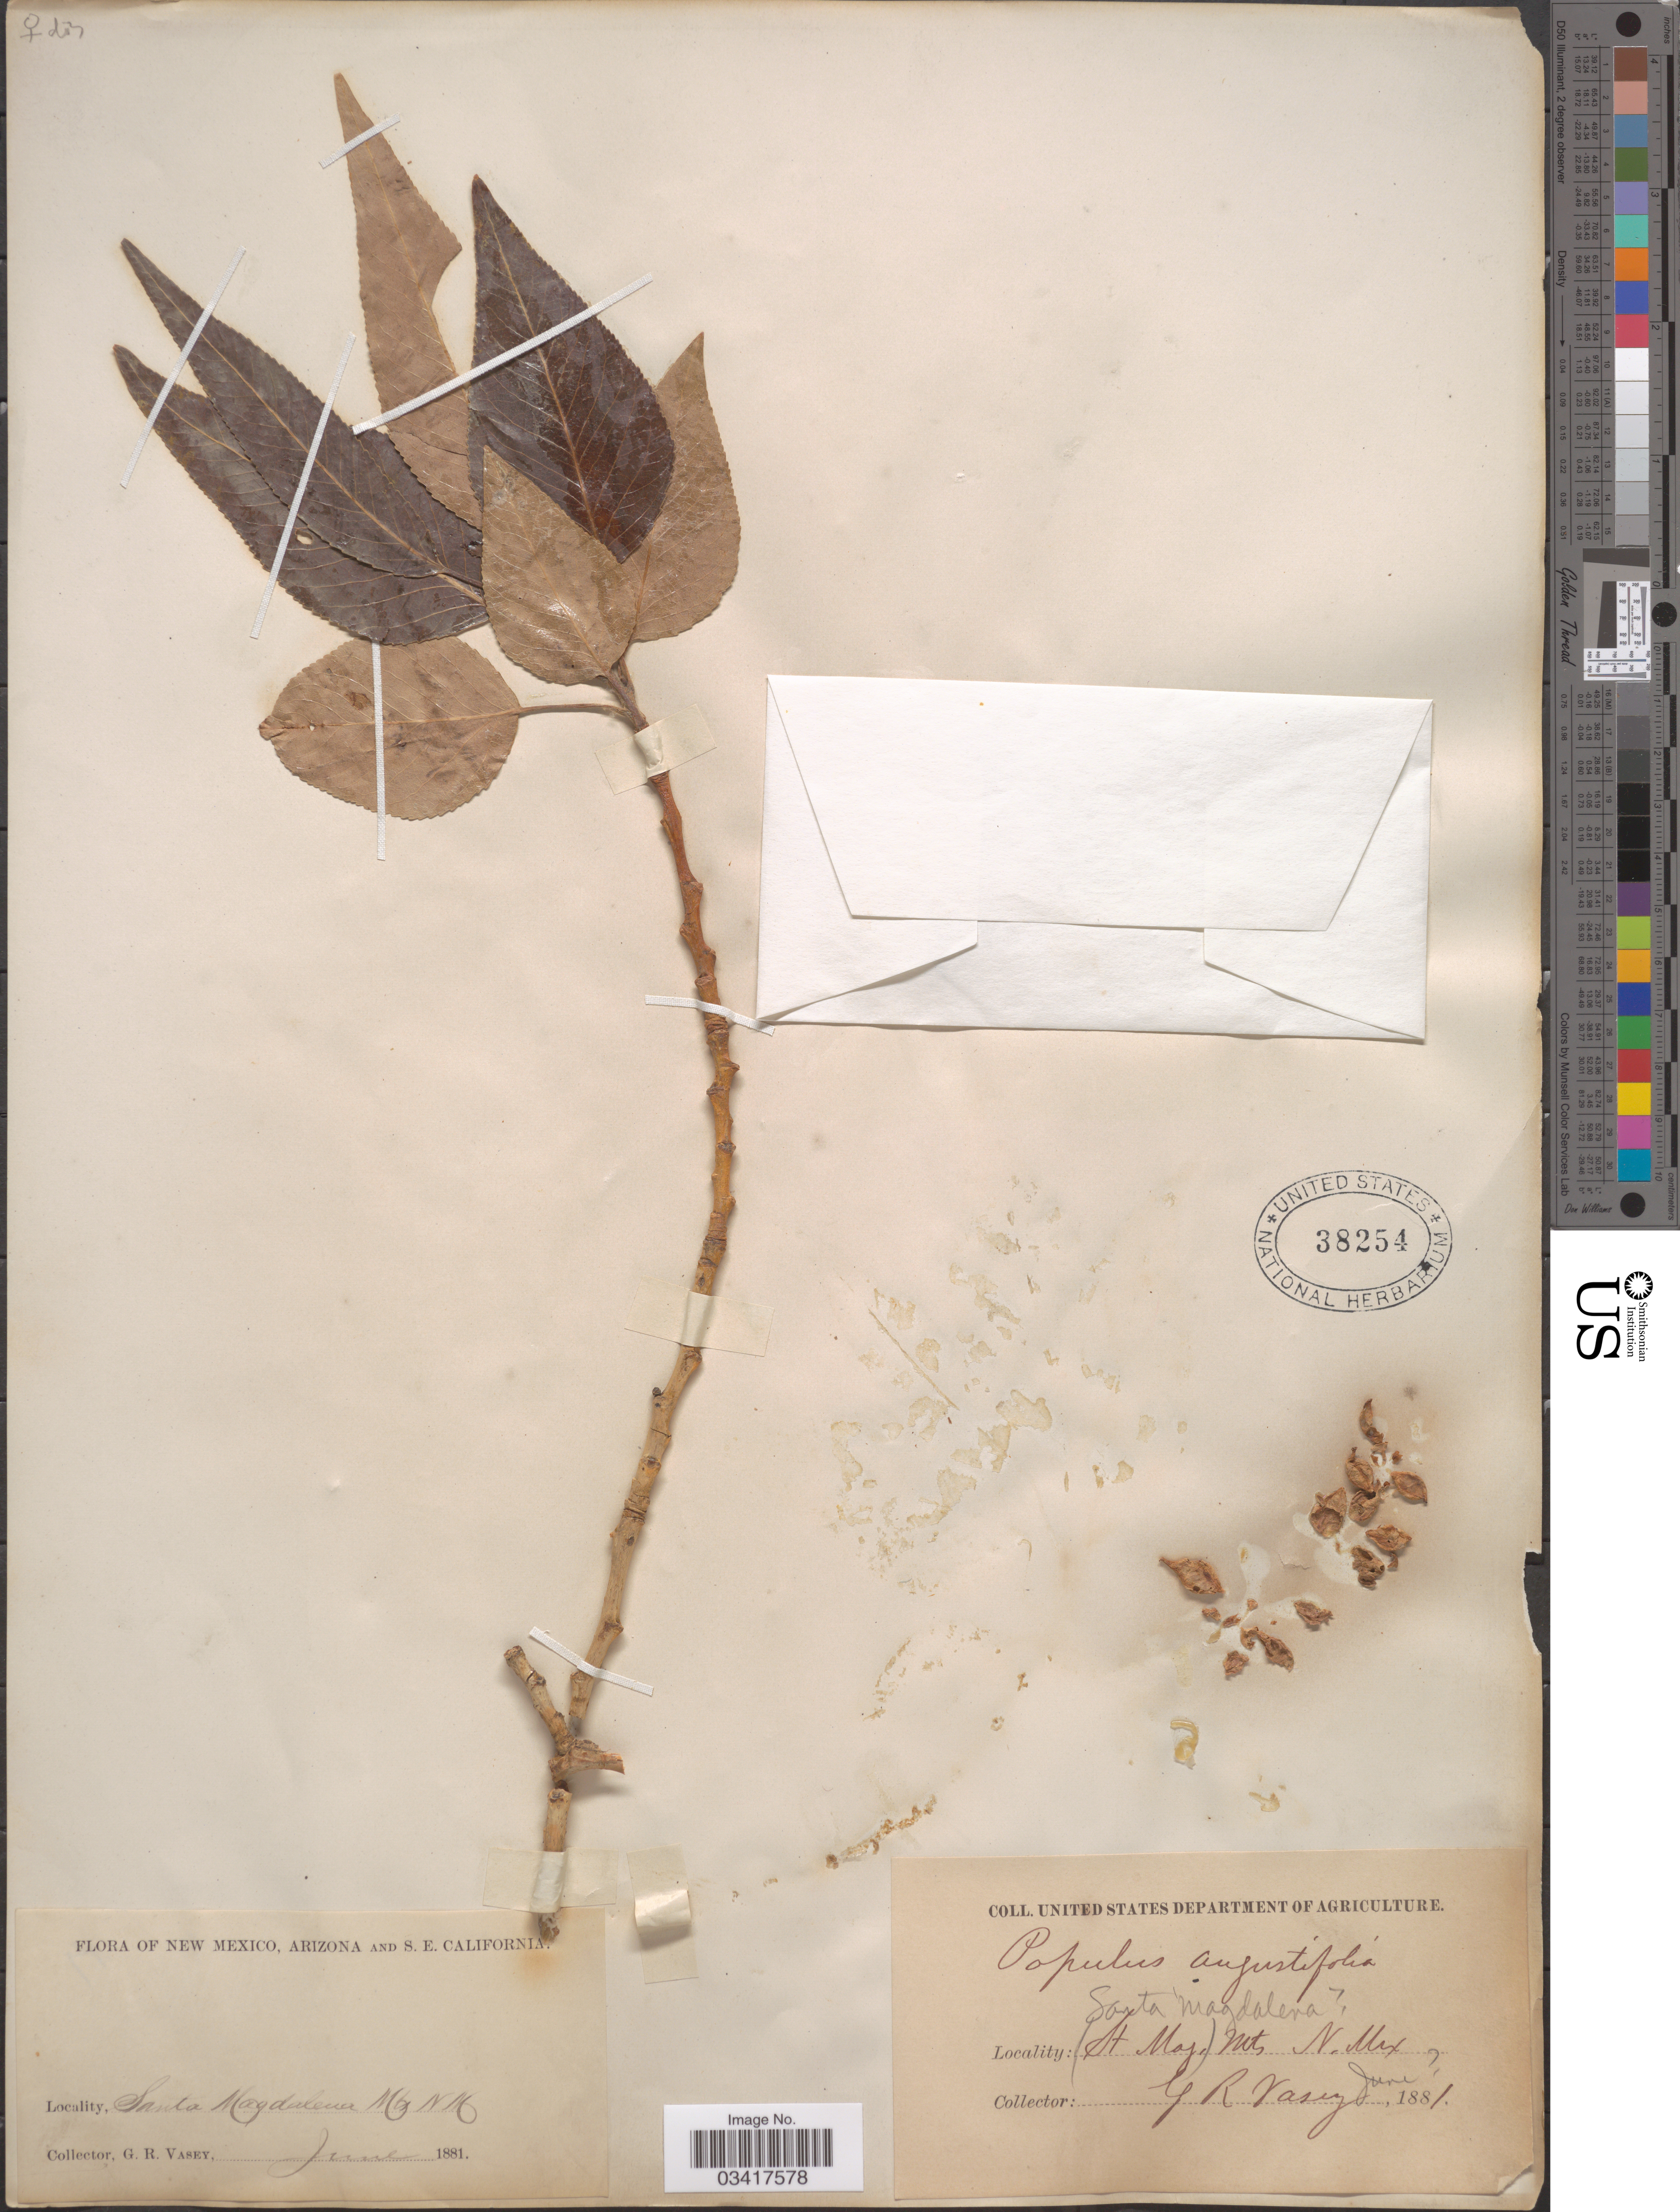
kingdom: Plantae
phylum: Tracheophyta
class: Magnoliopsida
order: Malpighiales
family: Salicaceae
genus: Populus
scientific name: Populus angustifolia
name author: E. James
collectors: G. R. Vasey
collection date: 1881-06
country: United States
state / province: New Mexico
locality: Santa Magdalena Mts.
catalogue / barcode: US 38254